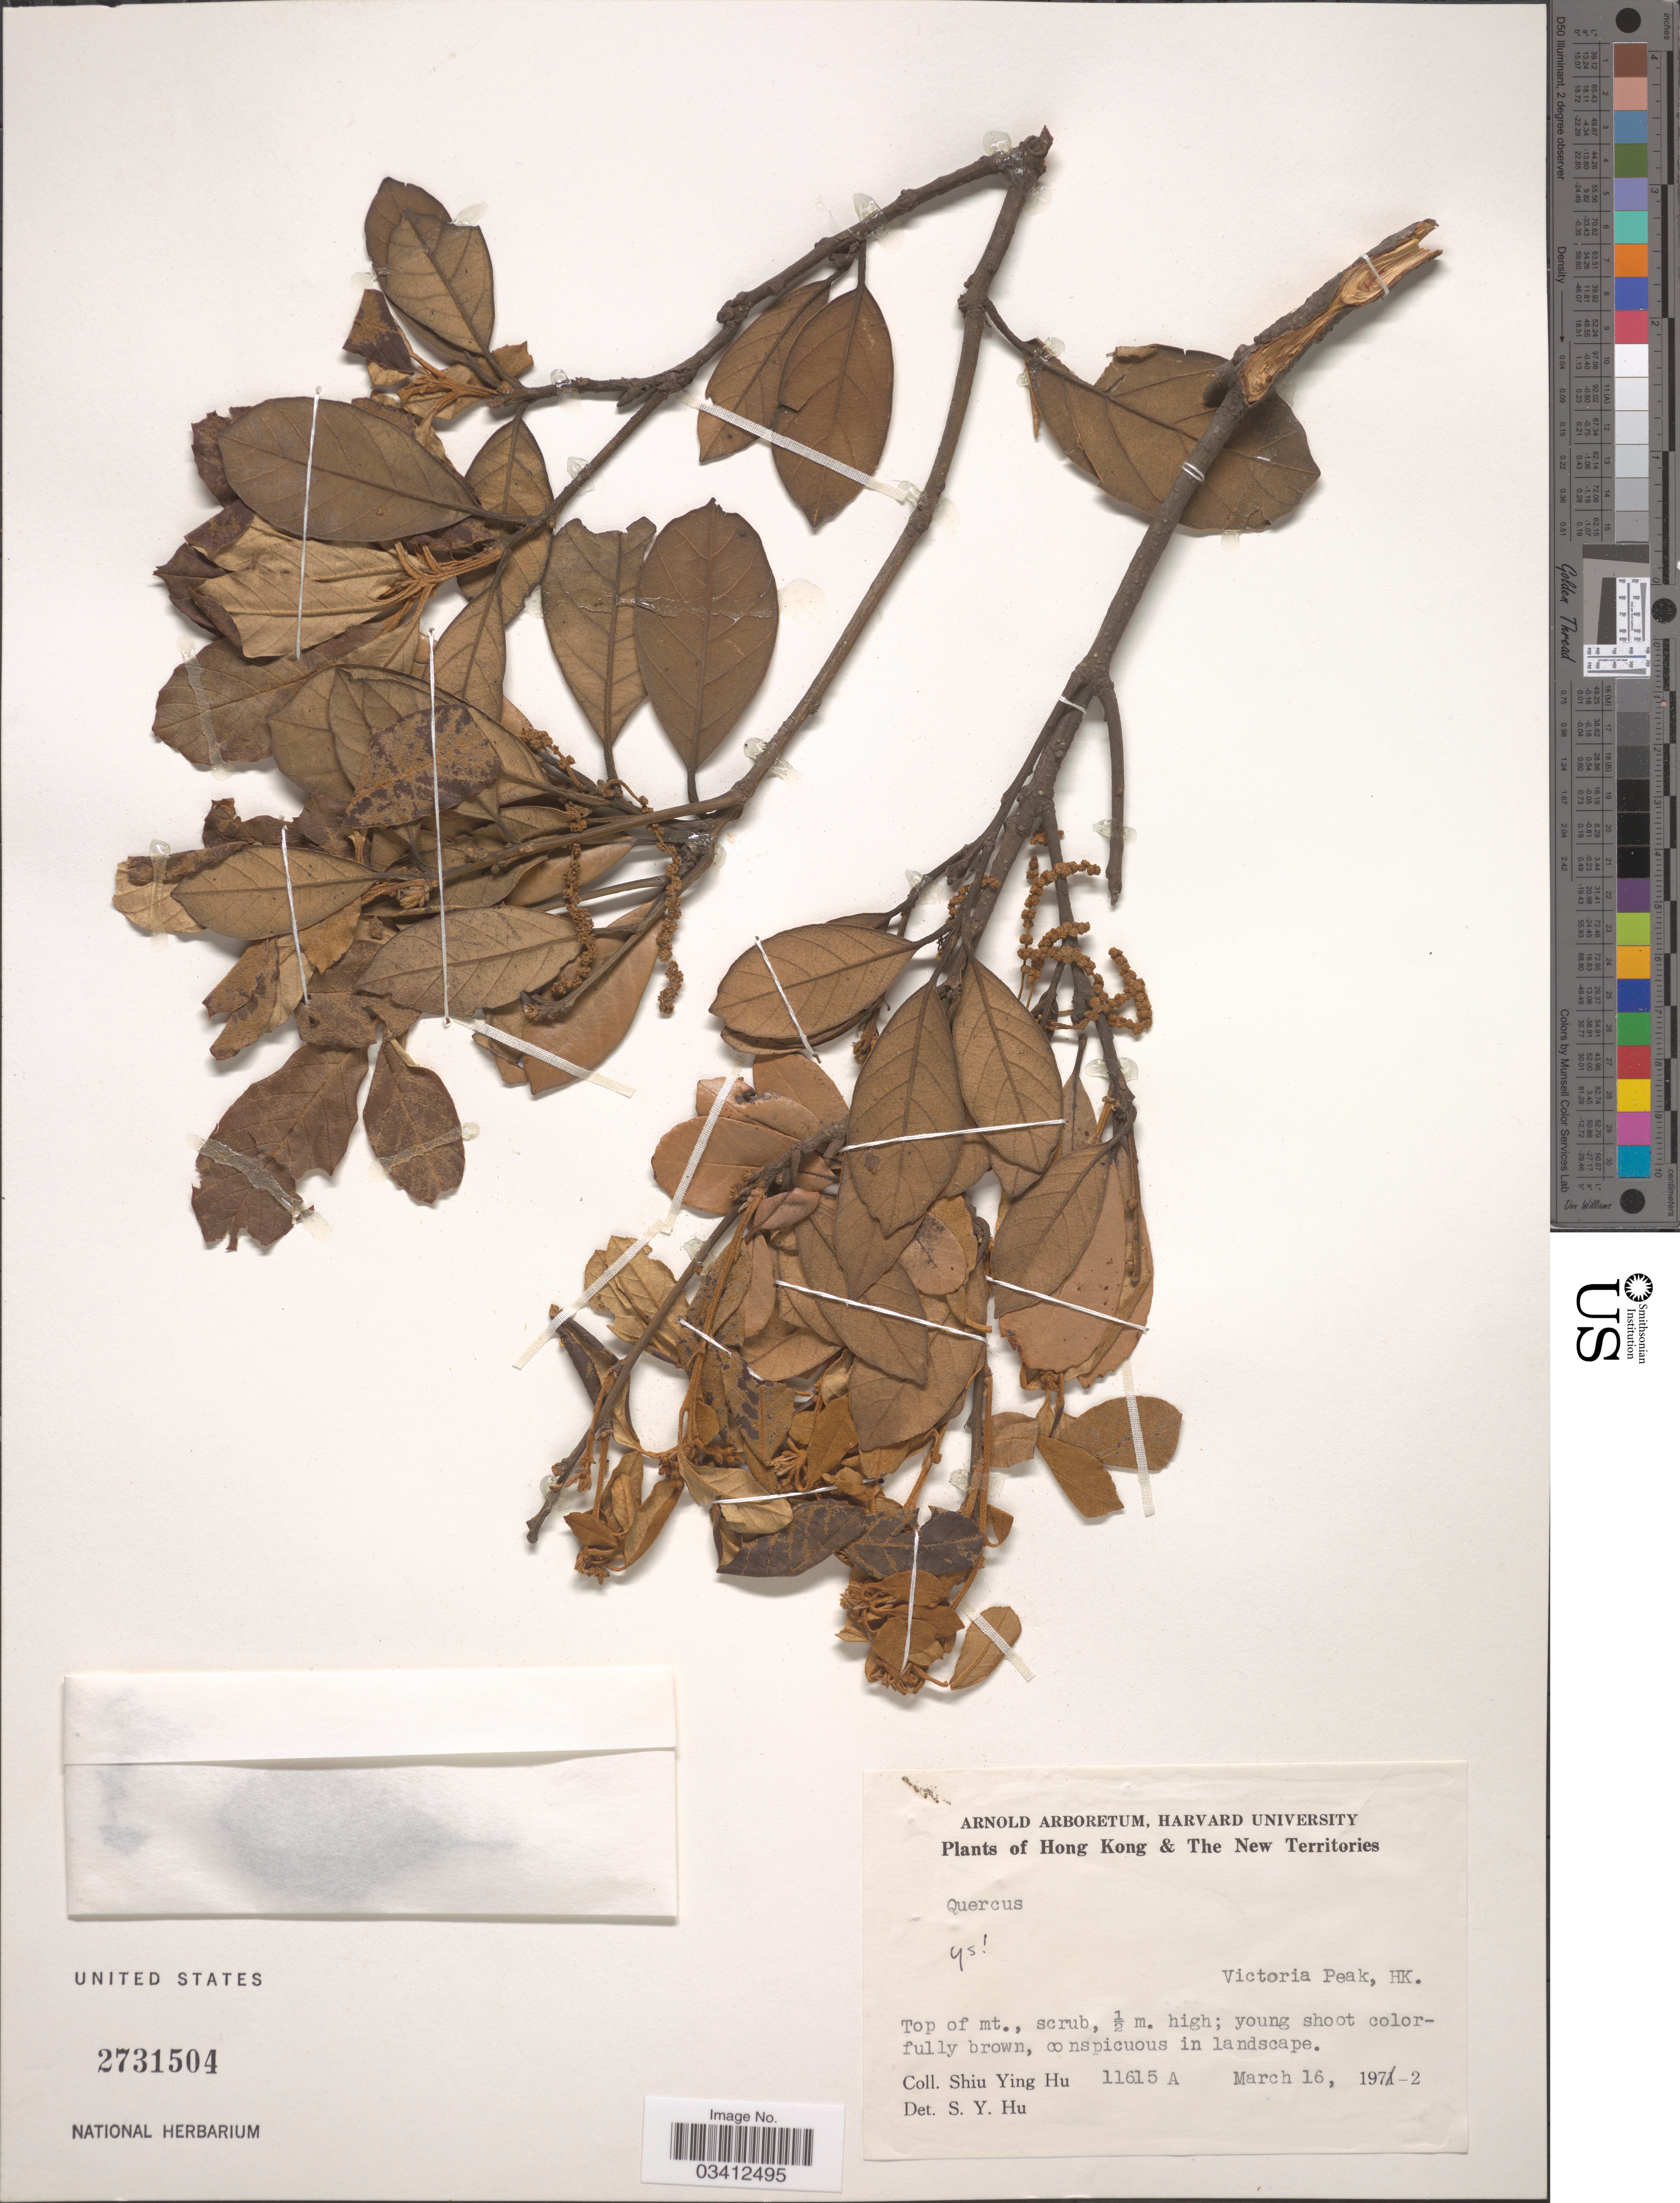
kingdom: Plantae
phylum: Tracheophyta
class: Magnoliopsida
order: Fagales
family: Fagaceae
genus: Quercus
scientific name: Quercus sp.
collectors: S. Y. Hu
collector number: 11615A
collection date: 1972-03-16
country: China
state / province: Hong Kong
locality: The New Territories. Victoria Peak, HK.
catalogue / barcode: US 2731504